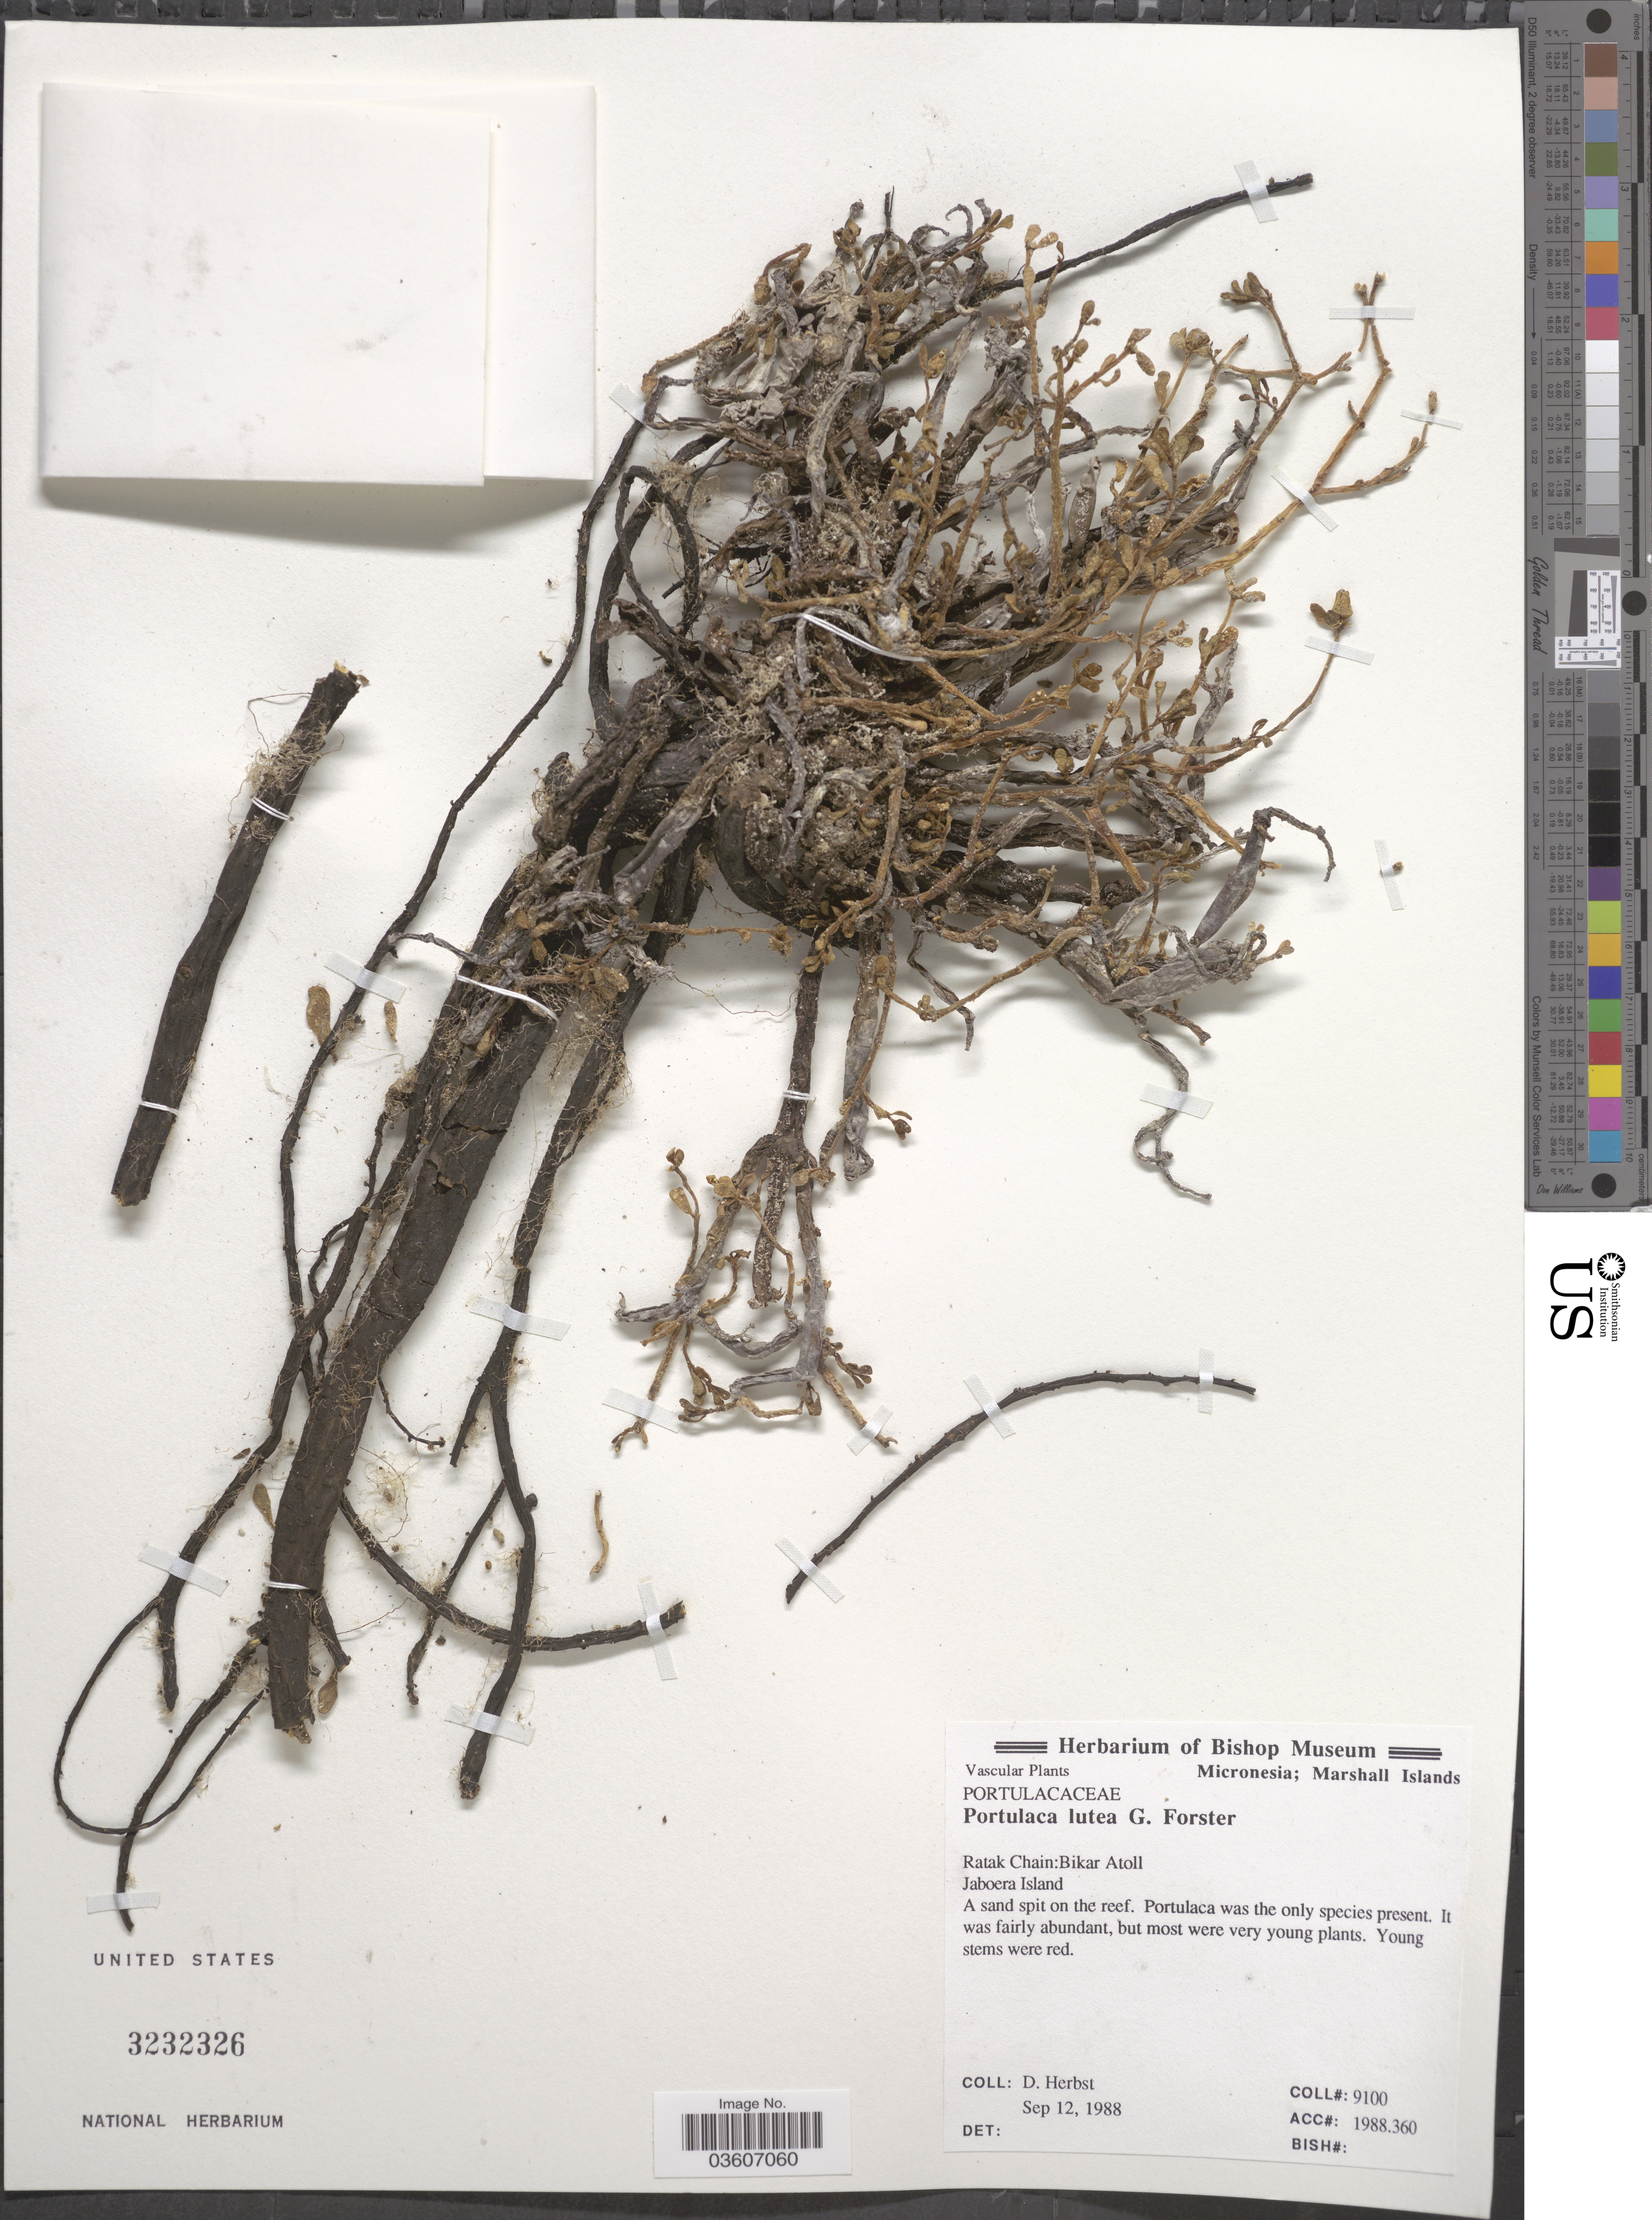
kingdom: Plantae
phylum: Tracheophyta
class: Magnoliopsida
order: Caryophyllales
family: Portulacaceae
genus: Portulaca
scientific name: Portulaca lutea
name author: Sol. ex G. Forst.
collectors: D. Herbst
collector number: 9100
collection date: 1988-09-12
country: Marshall Islands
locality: Micronesia. Ratak Chain:Bikar Atoll. Jaboera Island.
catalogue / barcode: US 3232326